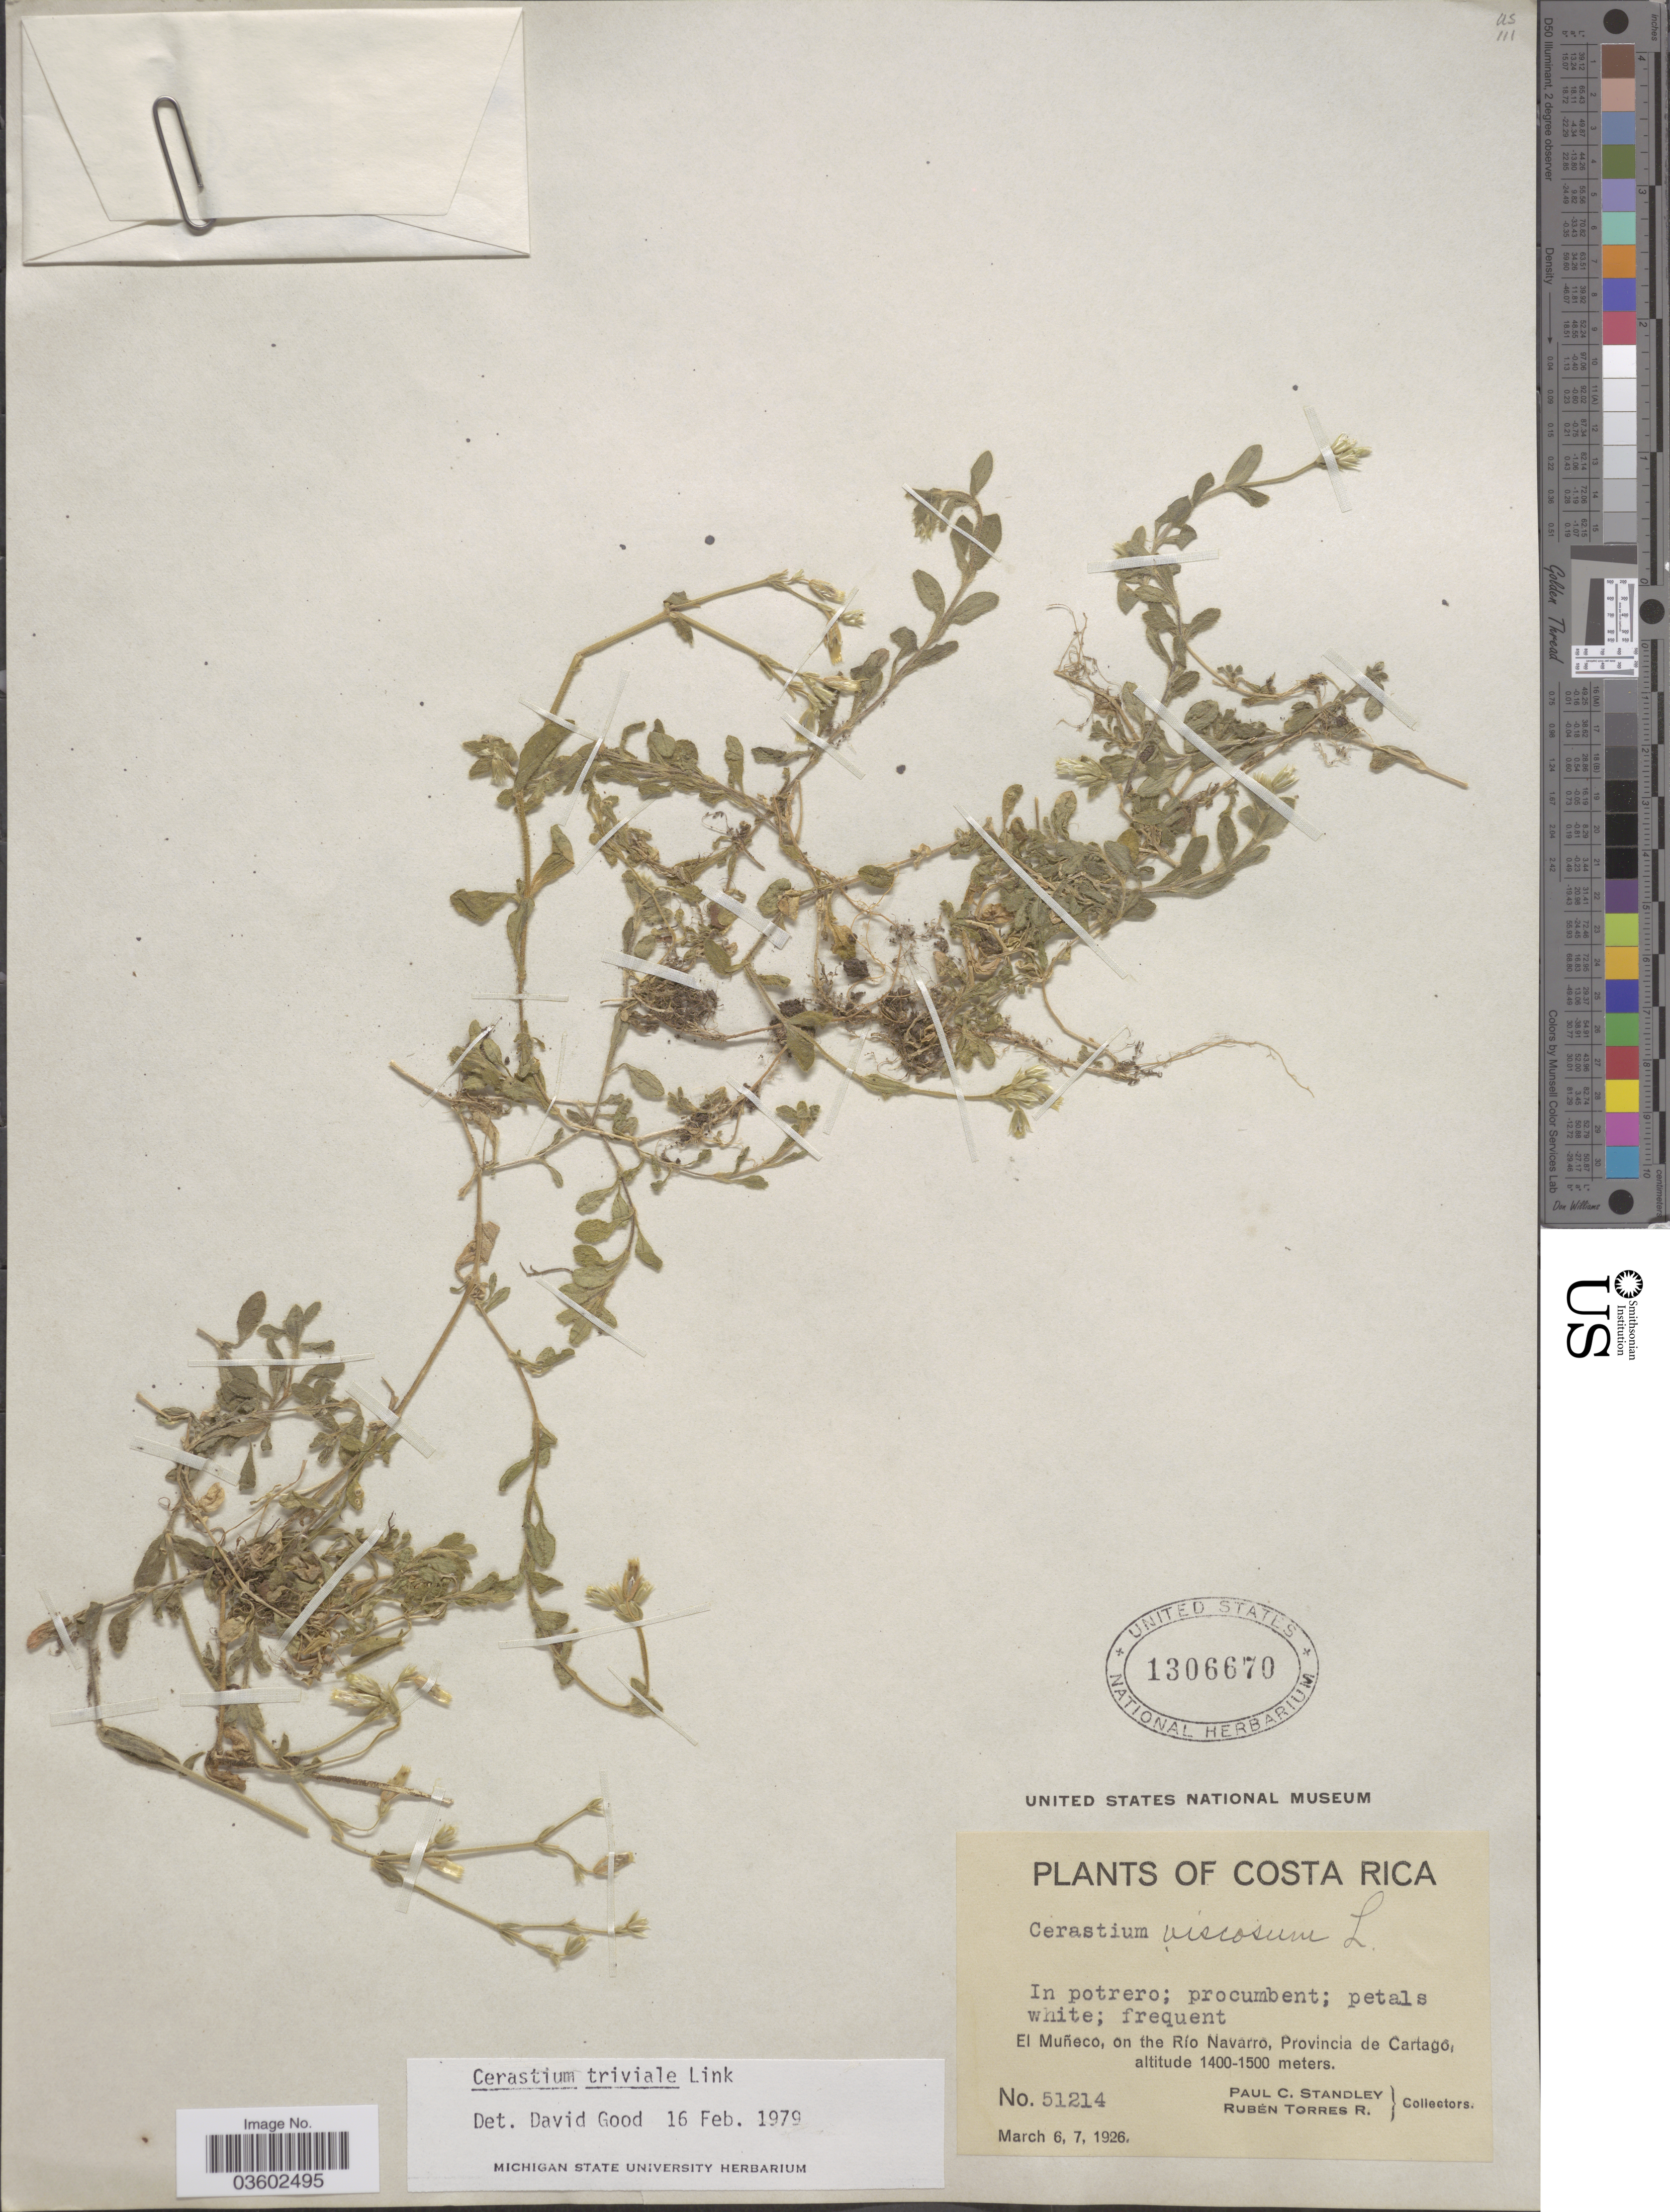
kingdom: Plantae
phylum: Tracheophyta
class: Magnoliopsida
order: Caryophyllales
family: Caryophyllaceae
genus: Cerastium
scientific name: Cerastium triviale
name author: Link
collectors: P. C. Standley & R. Torres Rojas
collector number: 51214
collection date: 1926-03-06/1926-03-07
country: Costa Rica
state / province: Cartago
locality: El Muñeco, on the Río Navarro.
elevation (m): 1400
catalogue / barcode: US 1306670